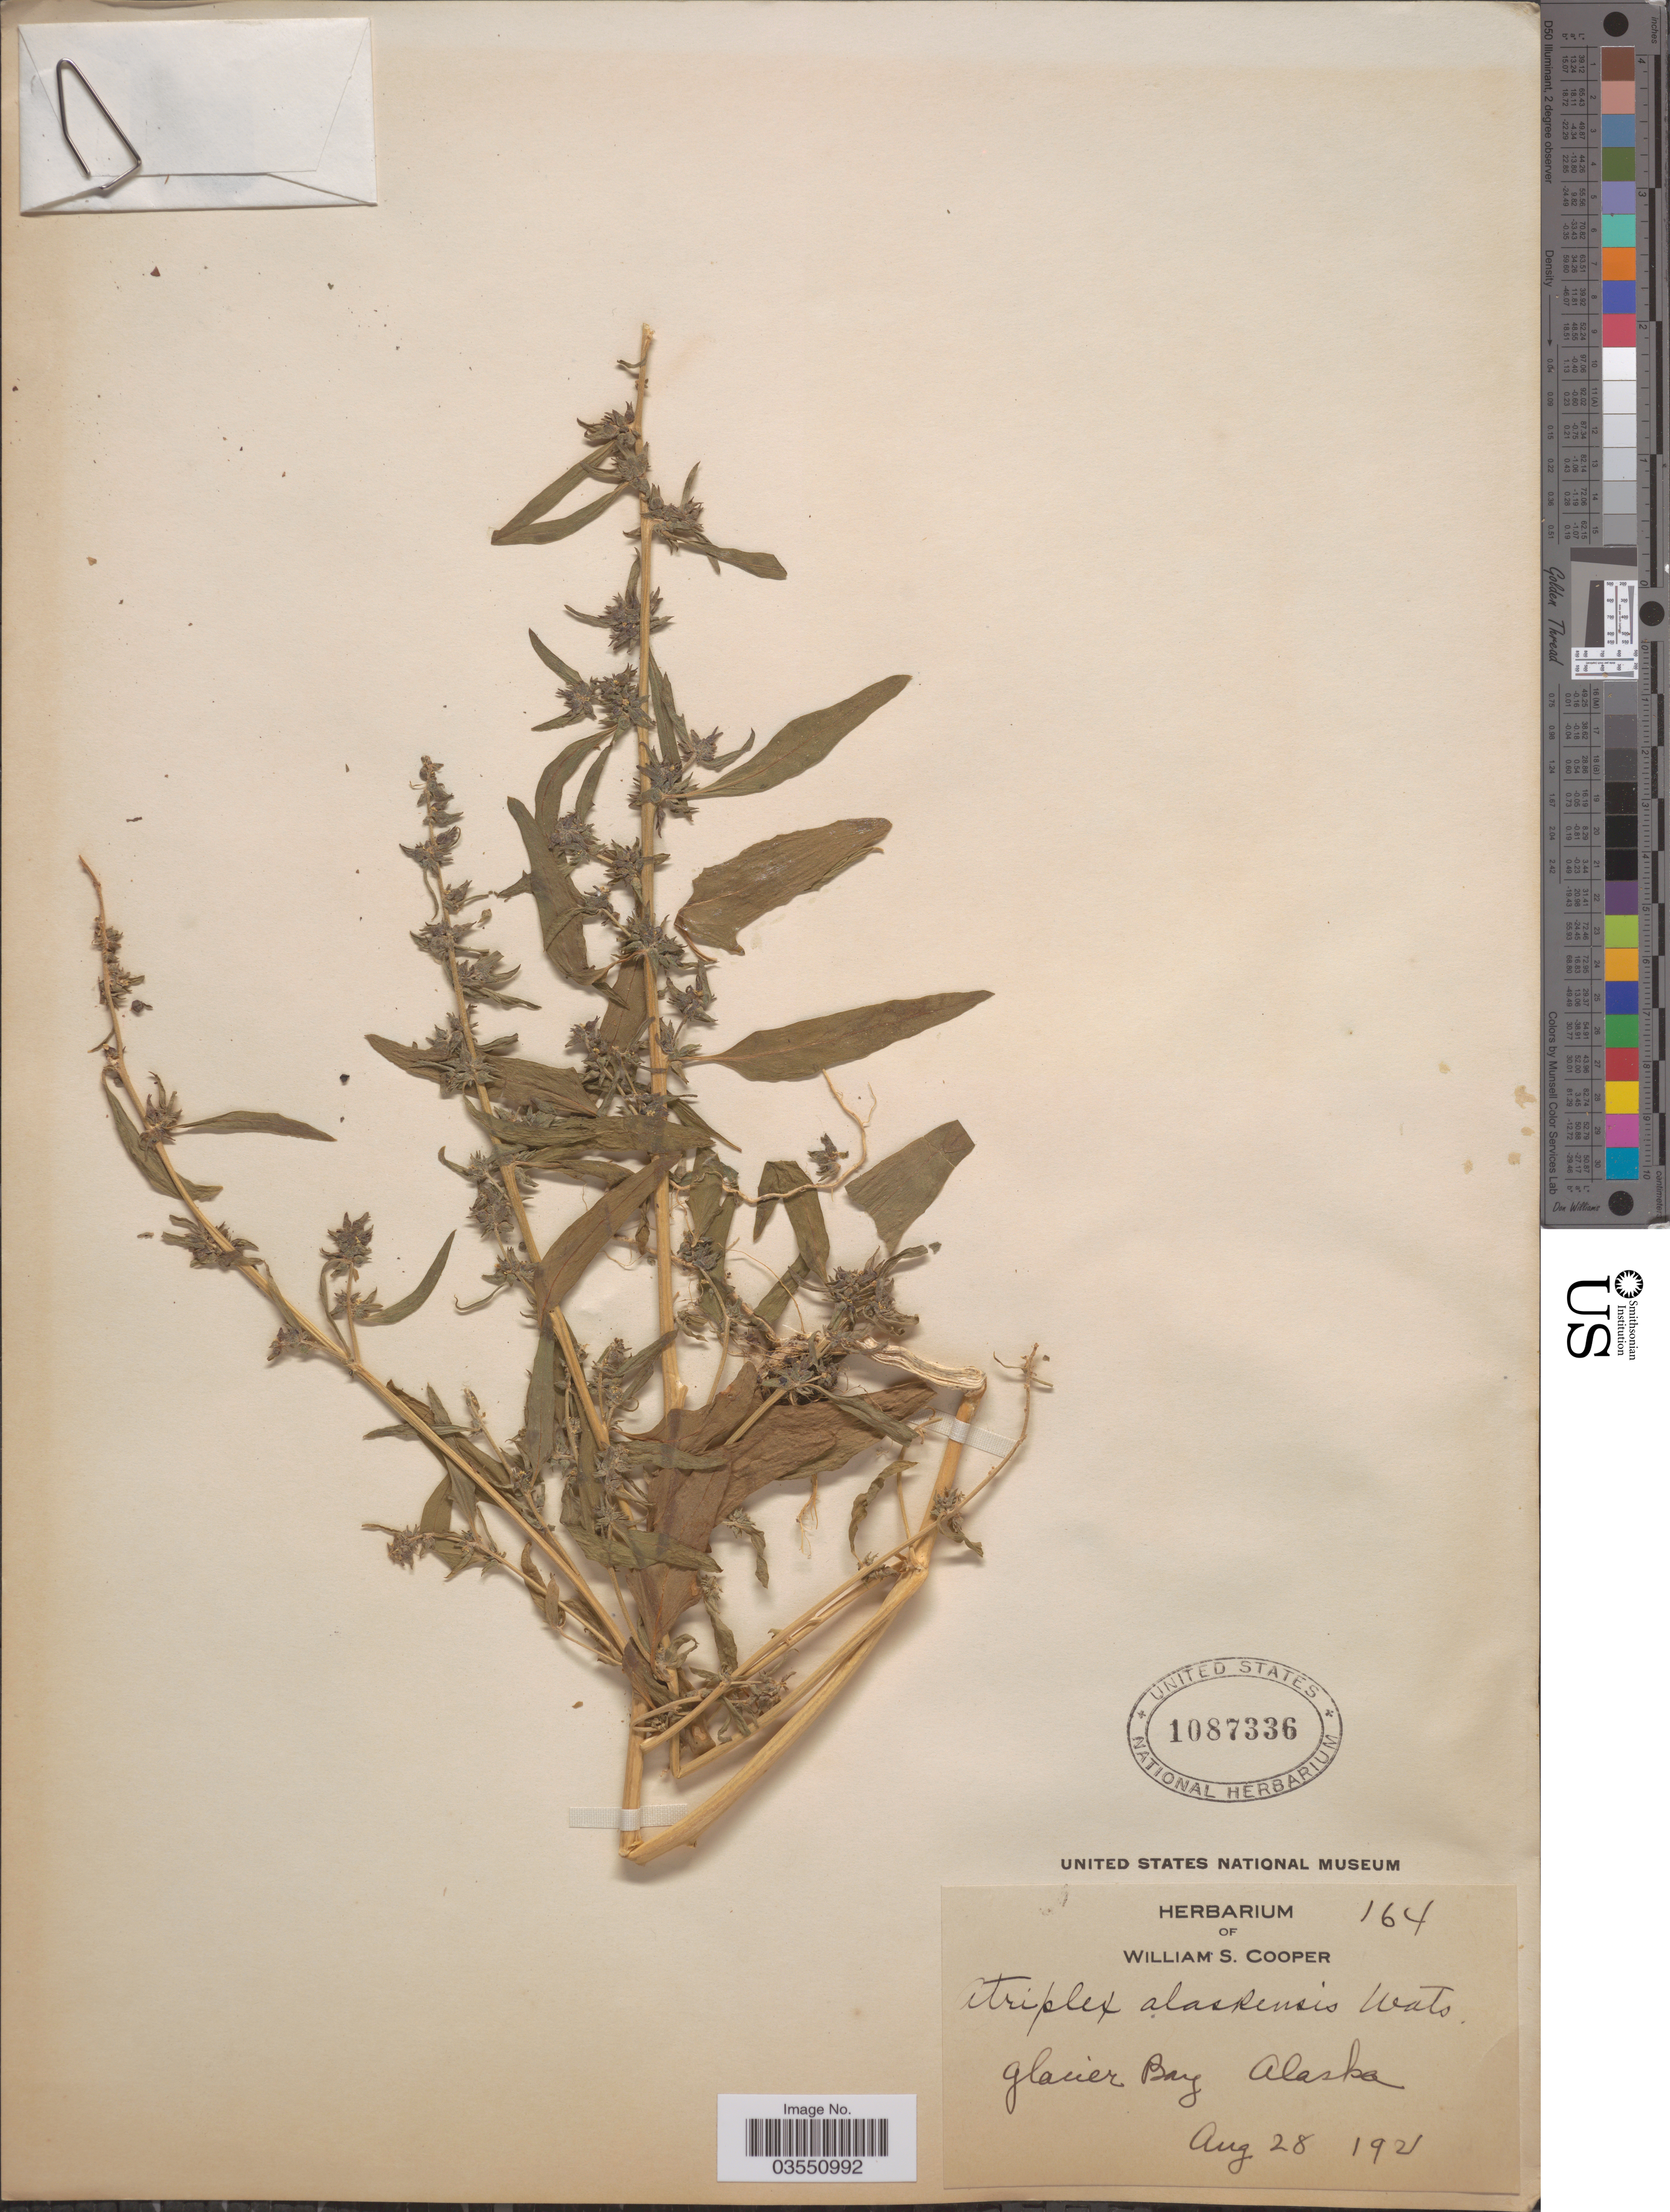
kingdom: Plantae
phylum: Tracheophyta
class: Magnoliopsida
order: Caryophyllales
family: Amaranthaceae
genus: Atriplex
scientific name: Atriplex alaskensis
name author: S. Watson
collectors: ex Herb. William S. Cooper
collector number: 164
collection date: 1921-08-28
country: United States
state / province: Alaska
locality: Glacier Bay.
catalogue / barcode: US 1087336